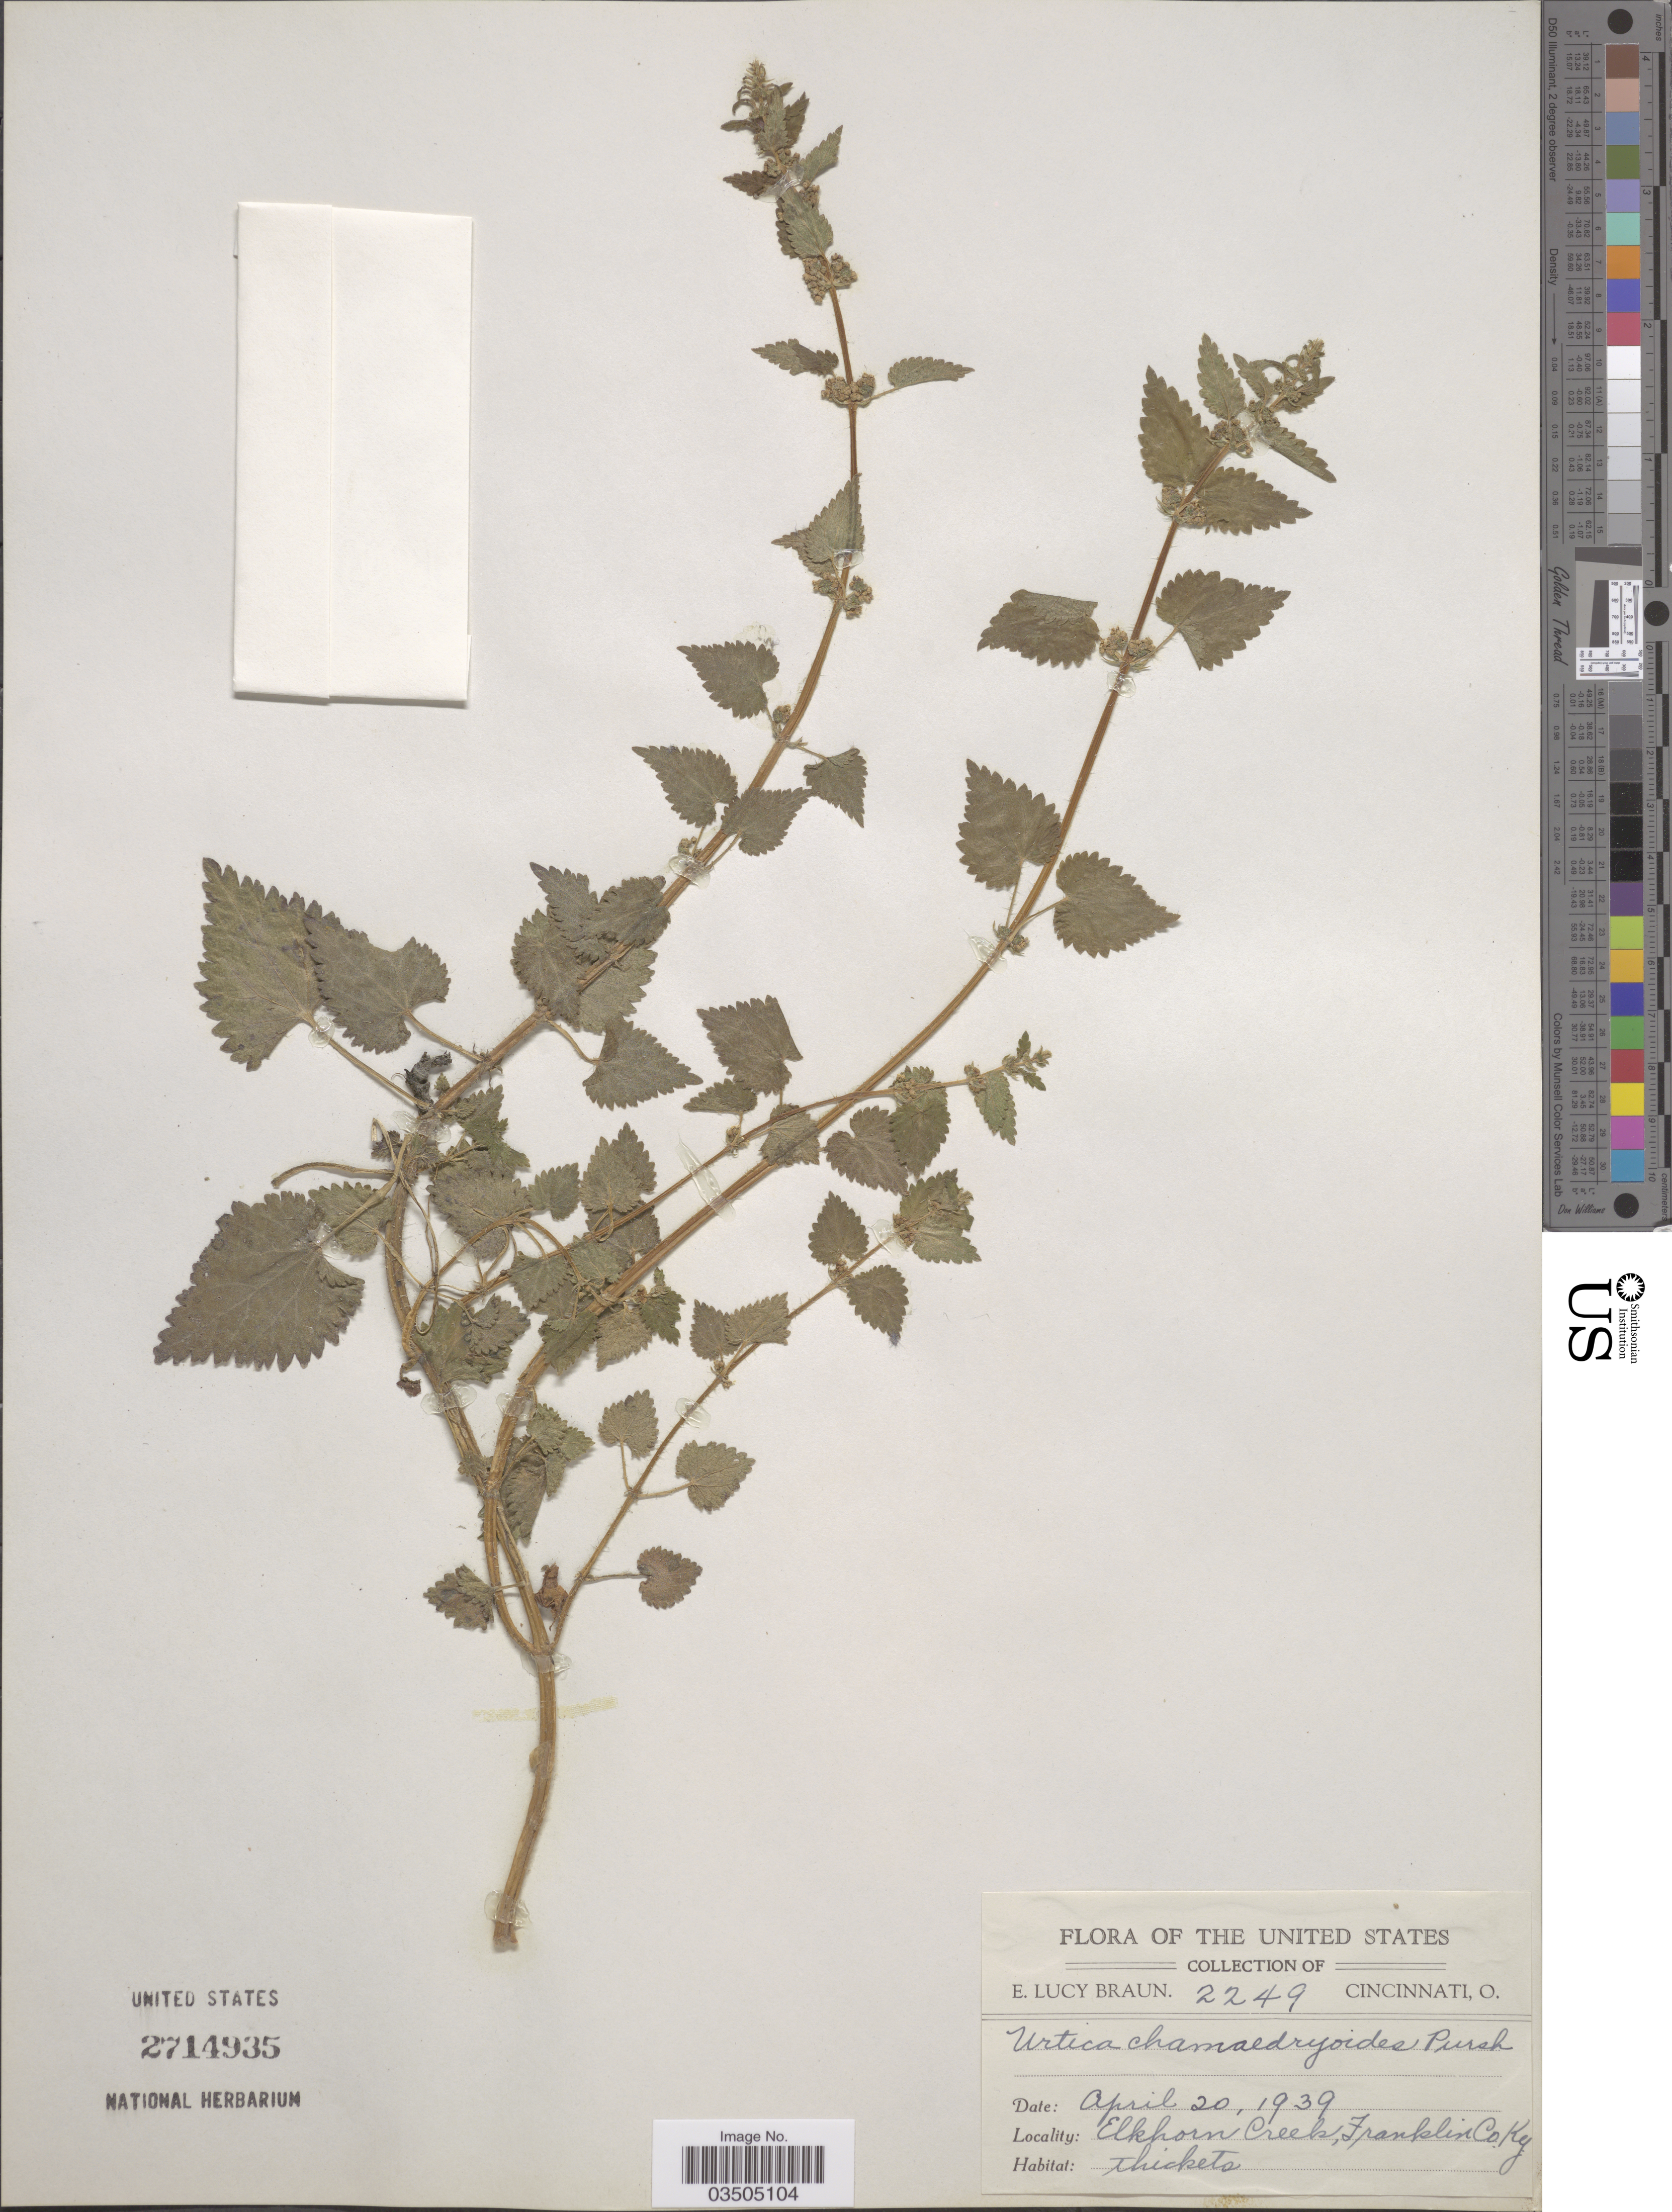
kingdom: Plantae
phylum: Tracheophyta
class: Magnoliopsida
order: Rosales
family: Urticaceae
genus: Urtica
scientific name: Urtica chamaedryoides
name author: Pursh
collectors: E. L. Braun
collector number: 2249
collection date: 1939-04-20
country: United States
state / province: Kentucky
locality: Elkhorn Creek, Franklin Co.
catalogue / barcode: US 2714935